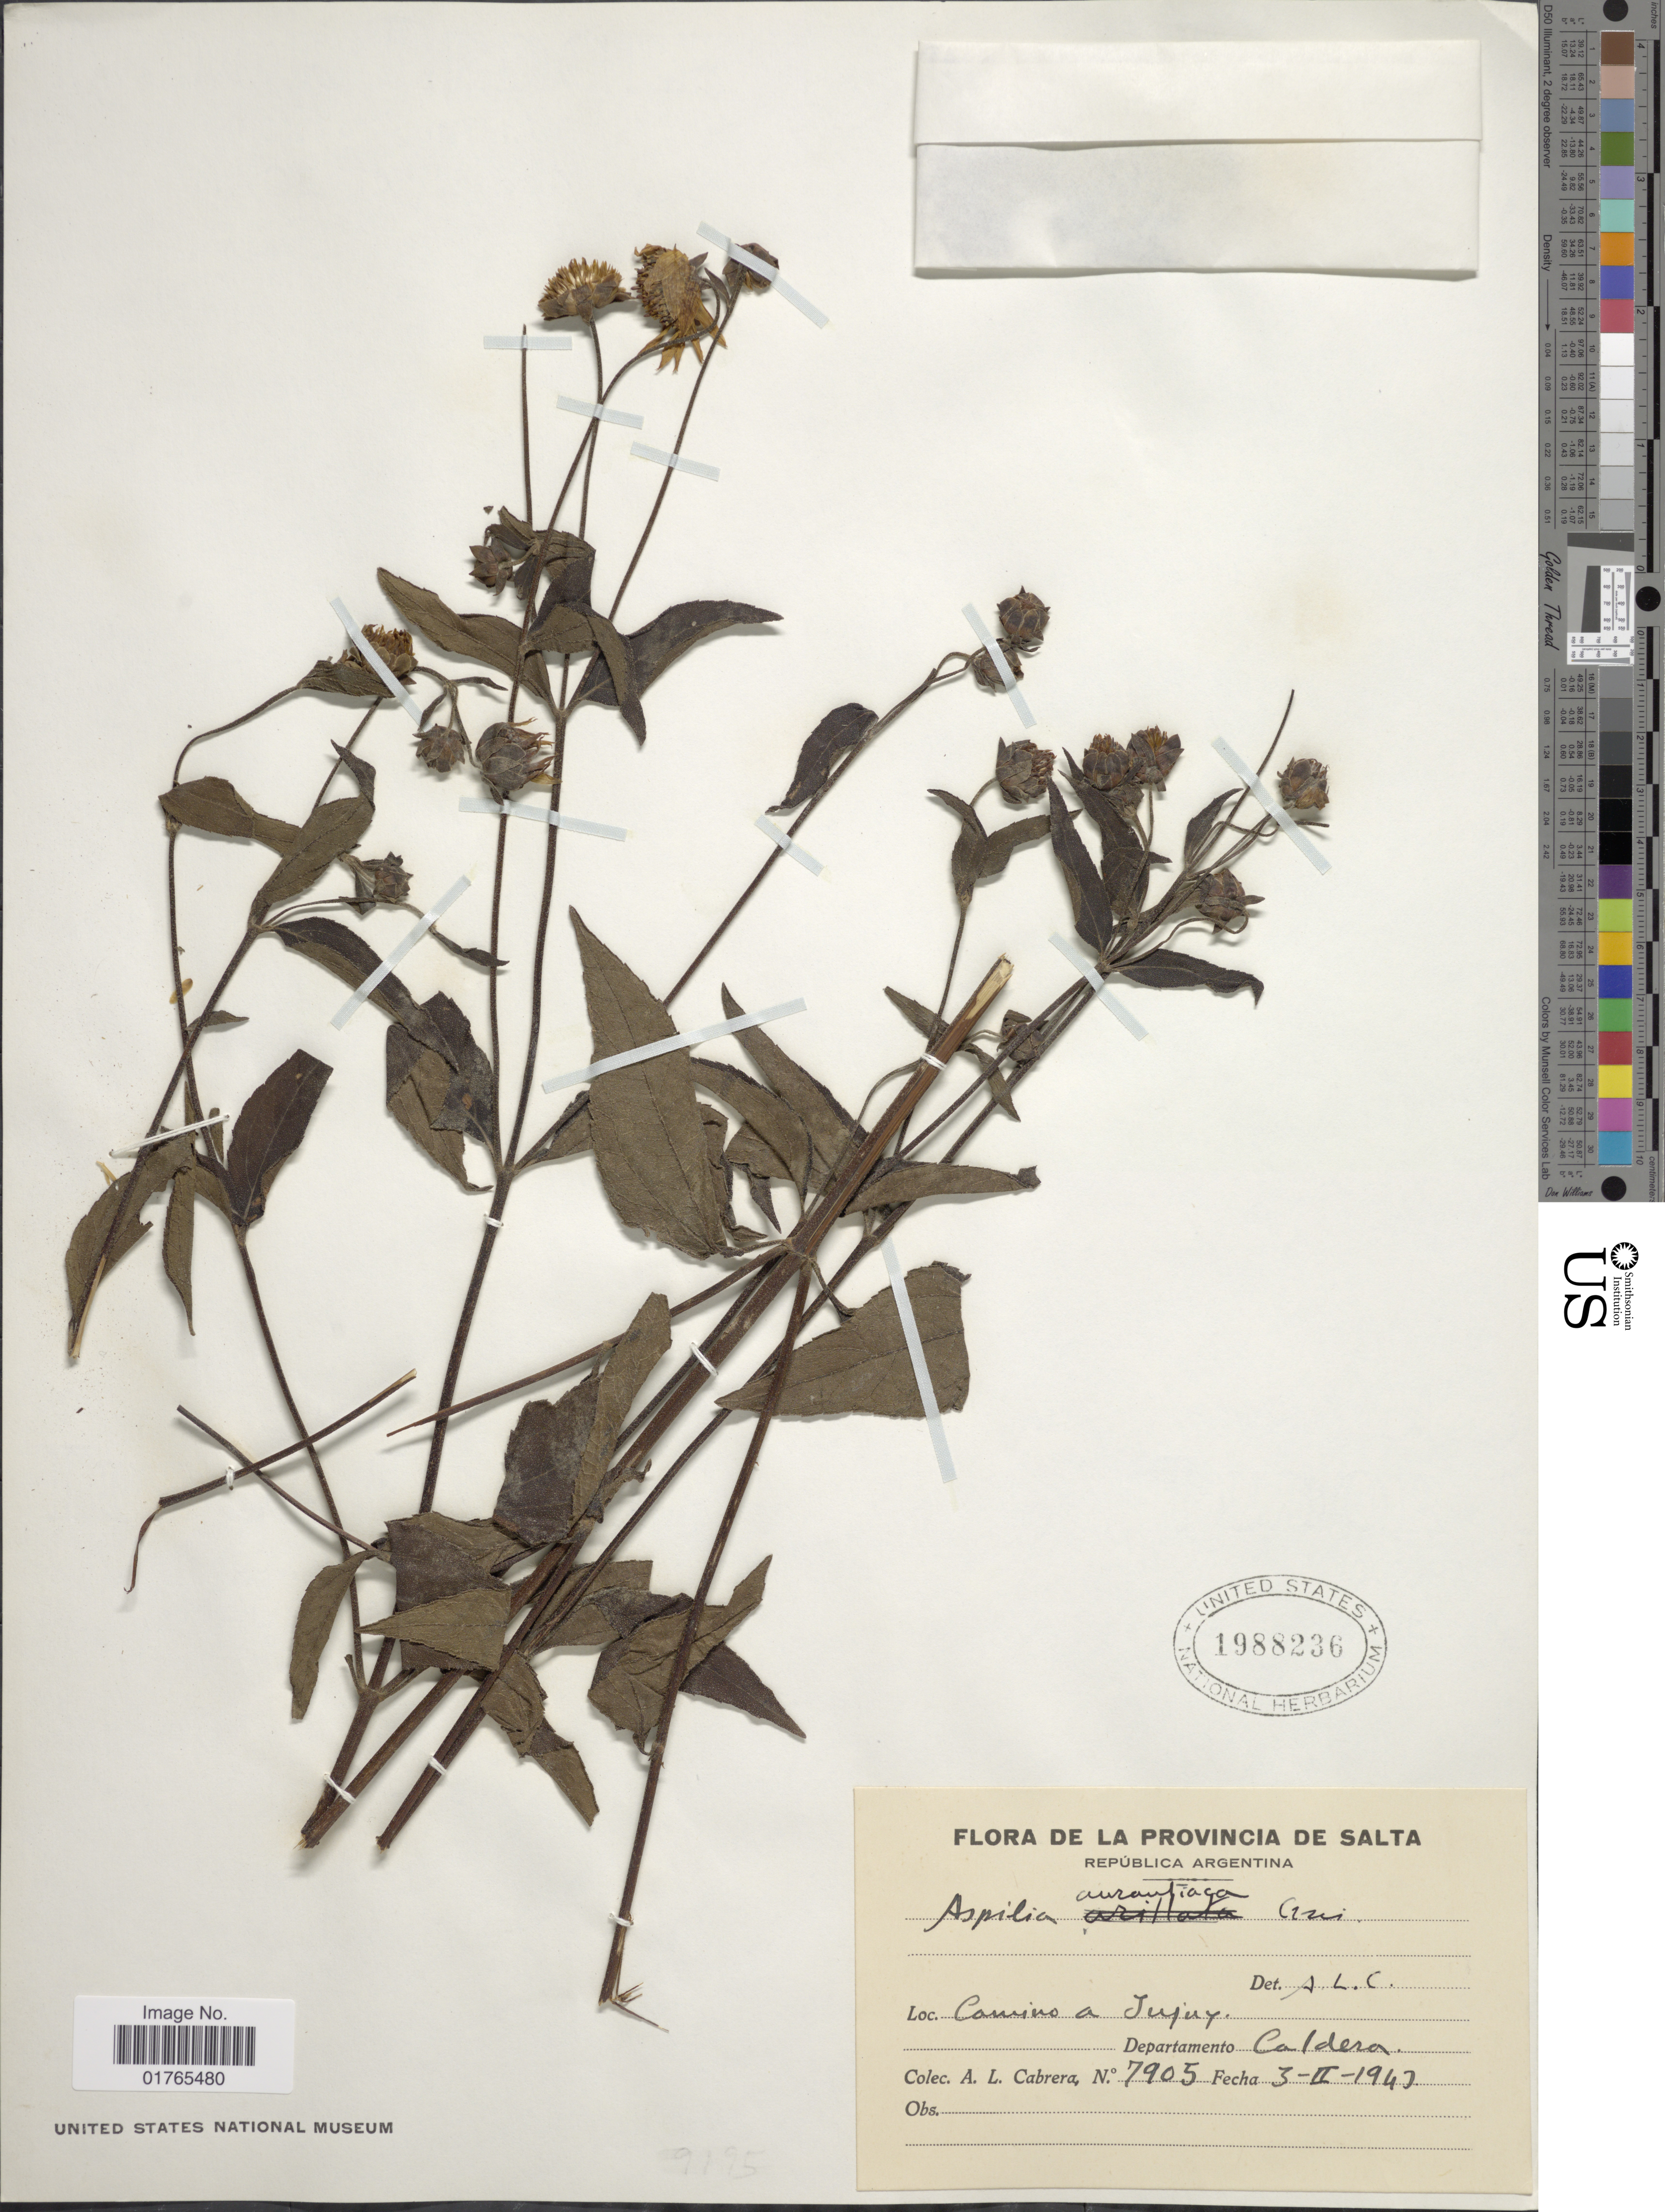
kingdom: Plantae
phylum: Tracheophyta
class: Magnoliopsida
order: Asterales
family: Asteraceae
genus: Aspilia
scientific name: Aspilia aurantiaca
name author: Griseb.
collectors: A. L. Cabrera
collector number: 7905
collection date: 1943-02-03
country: Argentina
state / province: Salta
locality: Camino a Jujuy, Departmaneto Caldera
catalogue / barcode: US 1988236